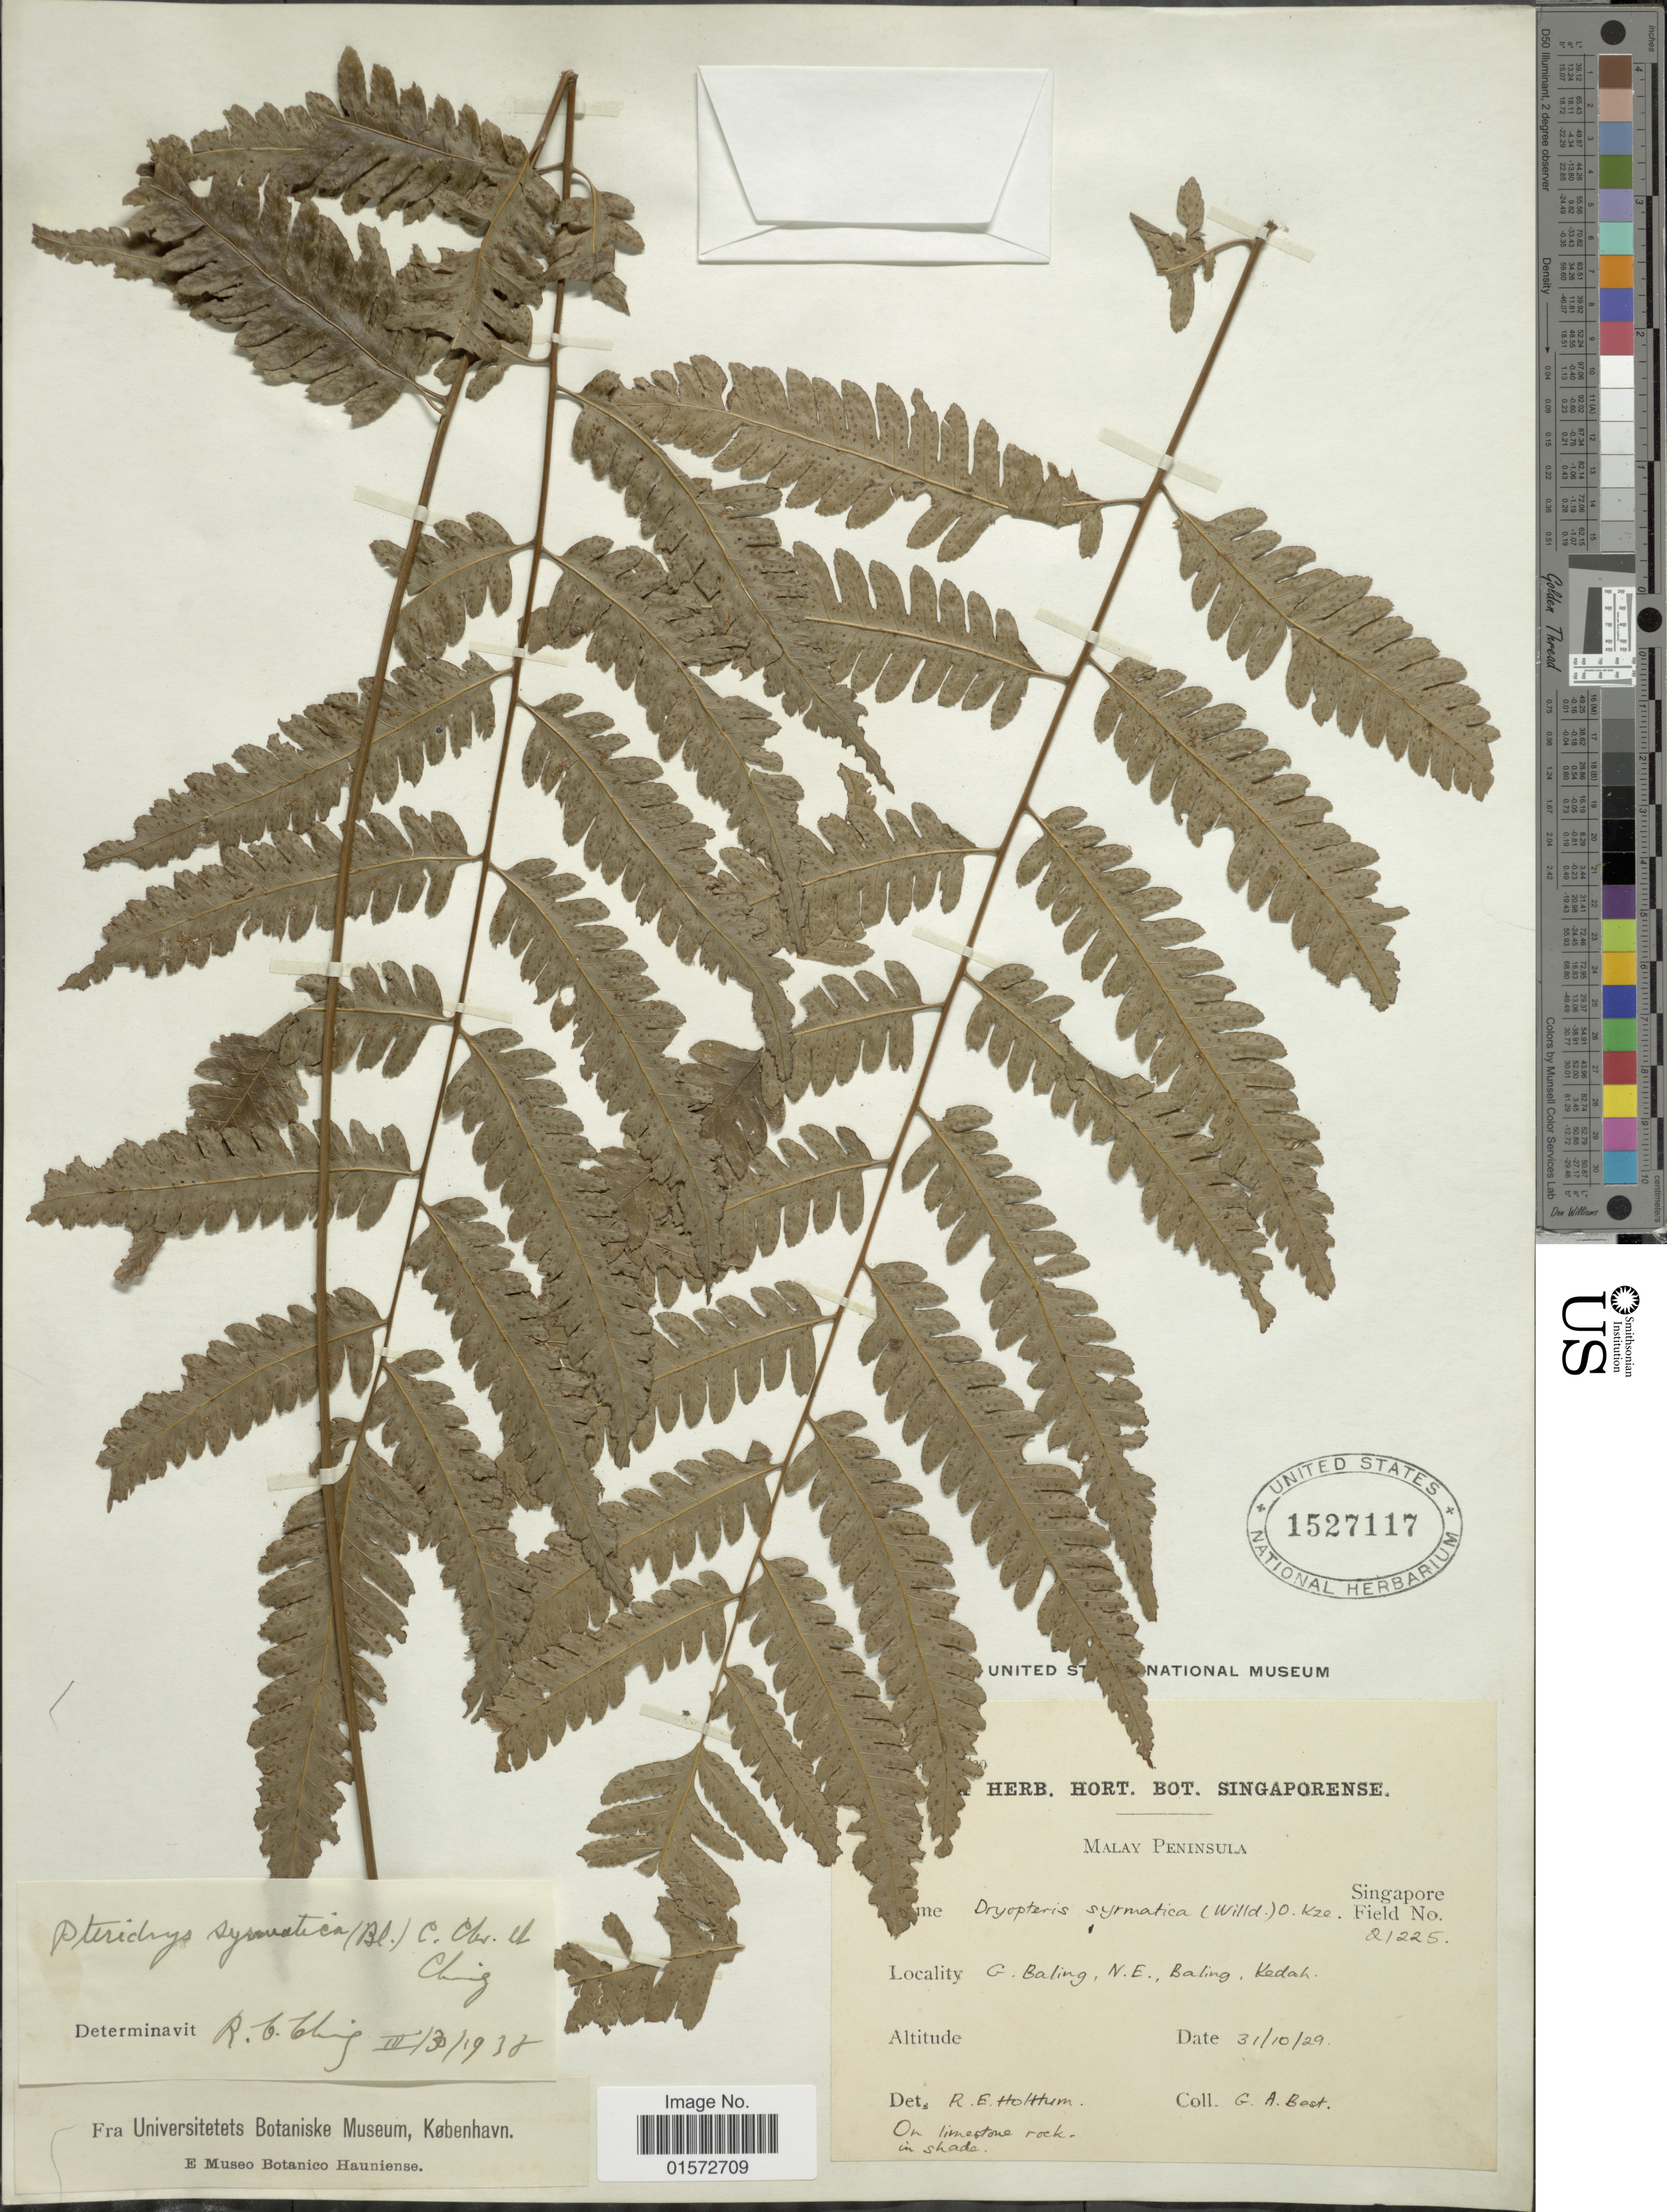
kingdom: Plantae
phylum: Tracheophyta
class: Polypodiopsida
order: Polypodiales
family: Tectariaceae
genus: Pteridrys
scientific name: Pteridrys syrmatica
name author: (Willd.) C. Chr. & Ching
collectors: G. Best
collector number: Singapore Field 21225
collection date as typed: Transcribed d/m/y: 31/10/29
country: Malaysia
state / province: Kedah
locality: Malay Peninsula. G. baling, N. E. baling Kedah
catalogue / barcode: US 1527117